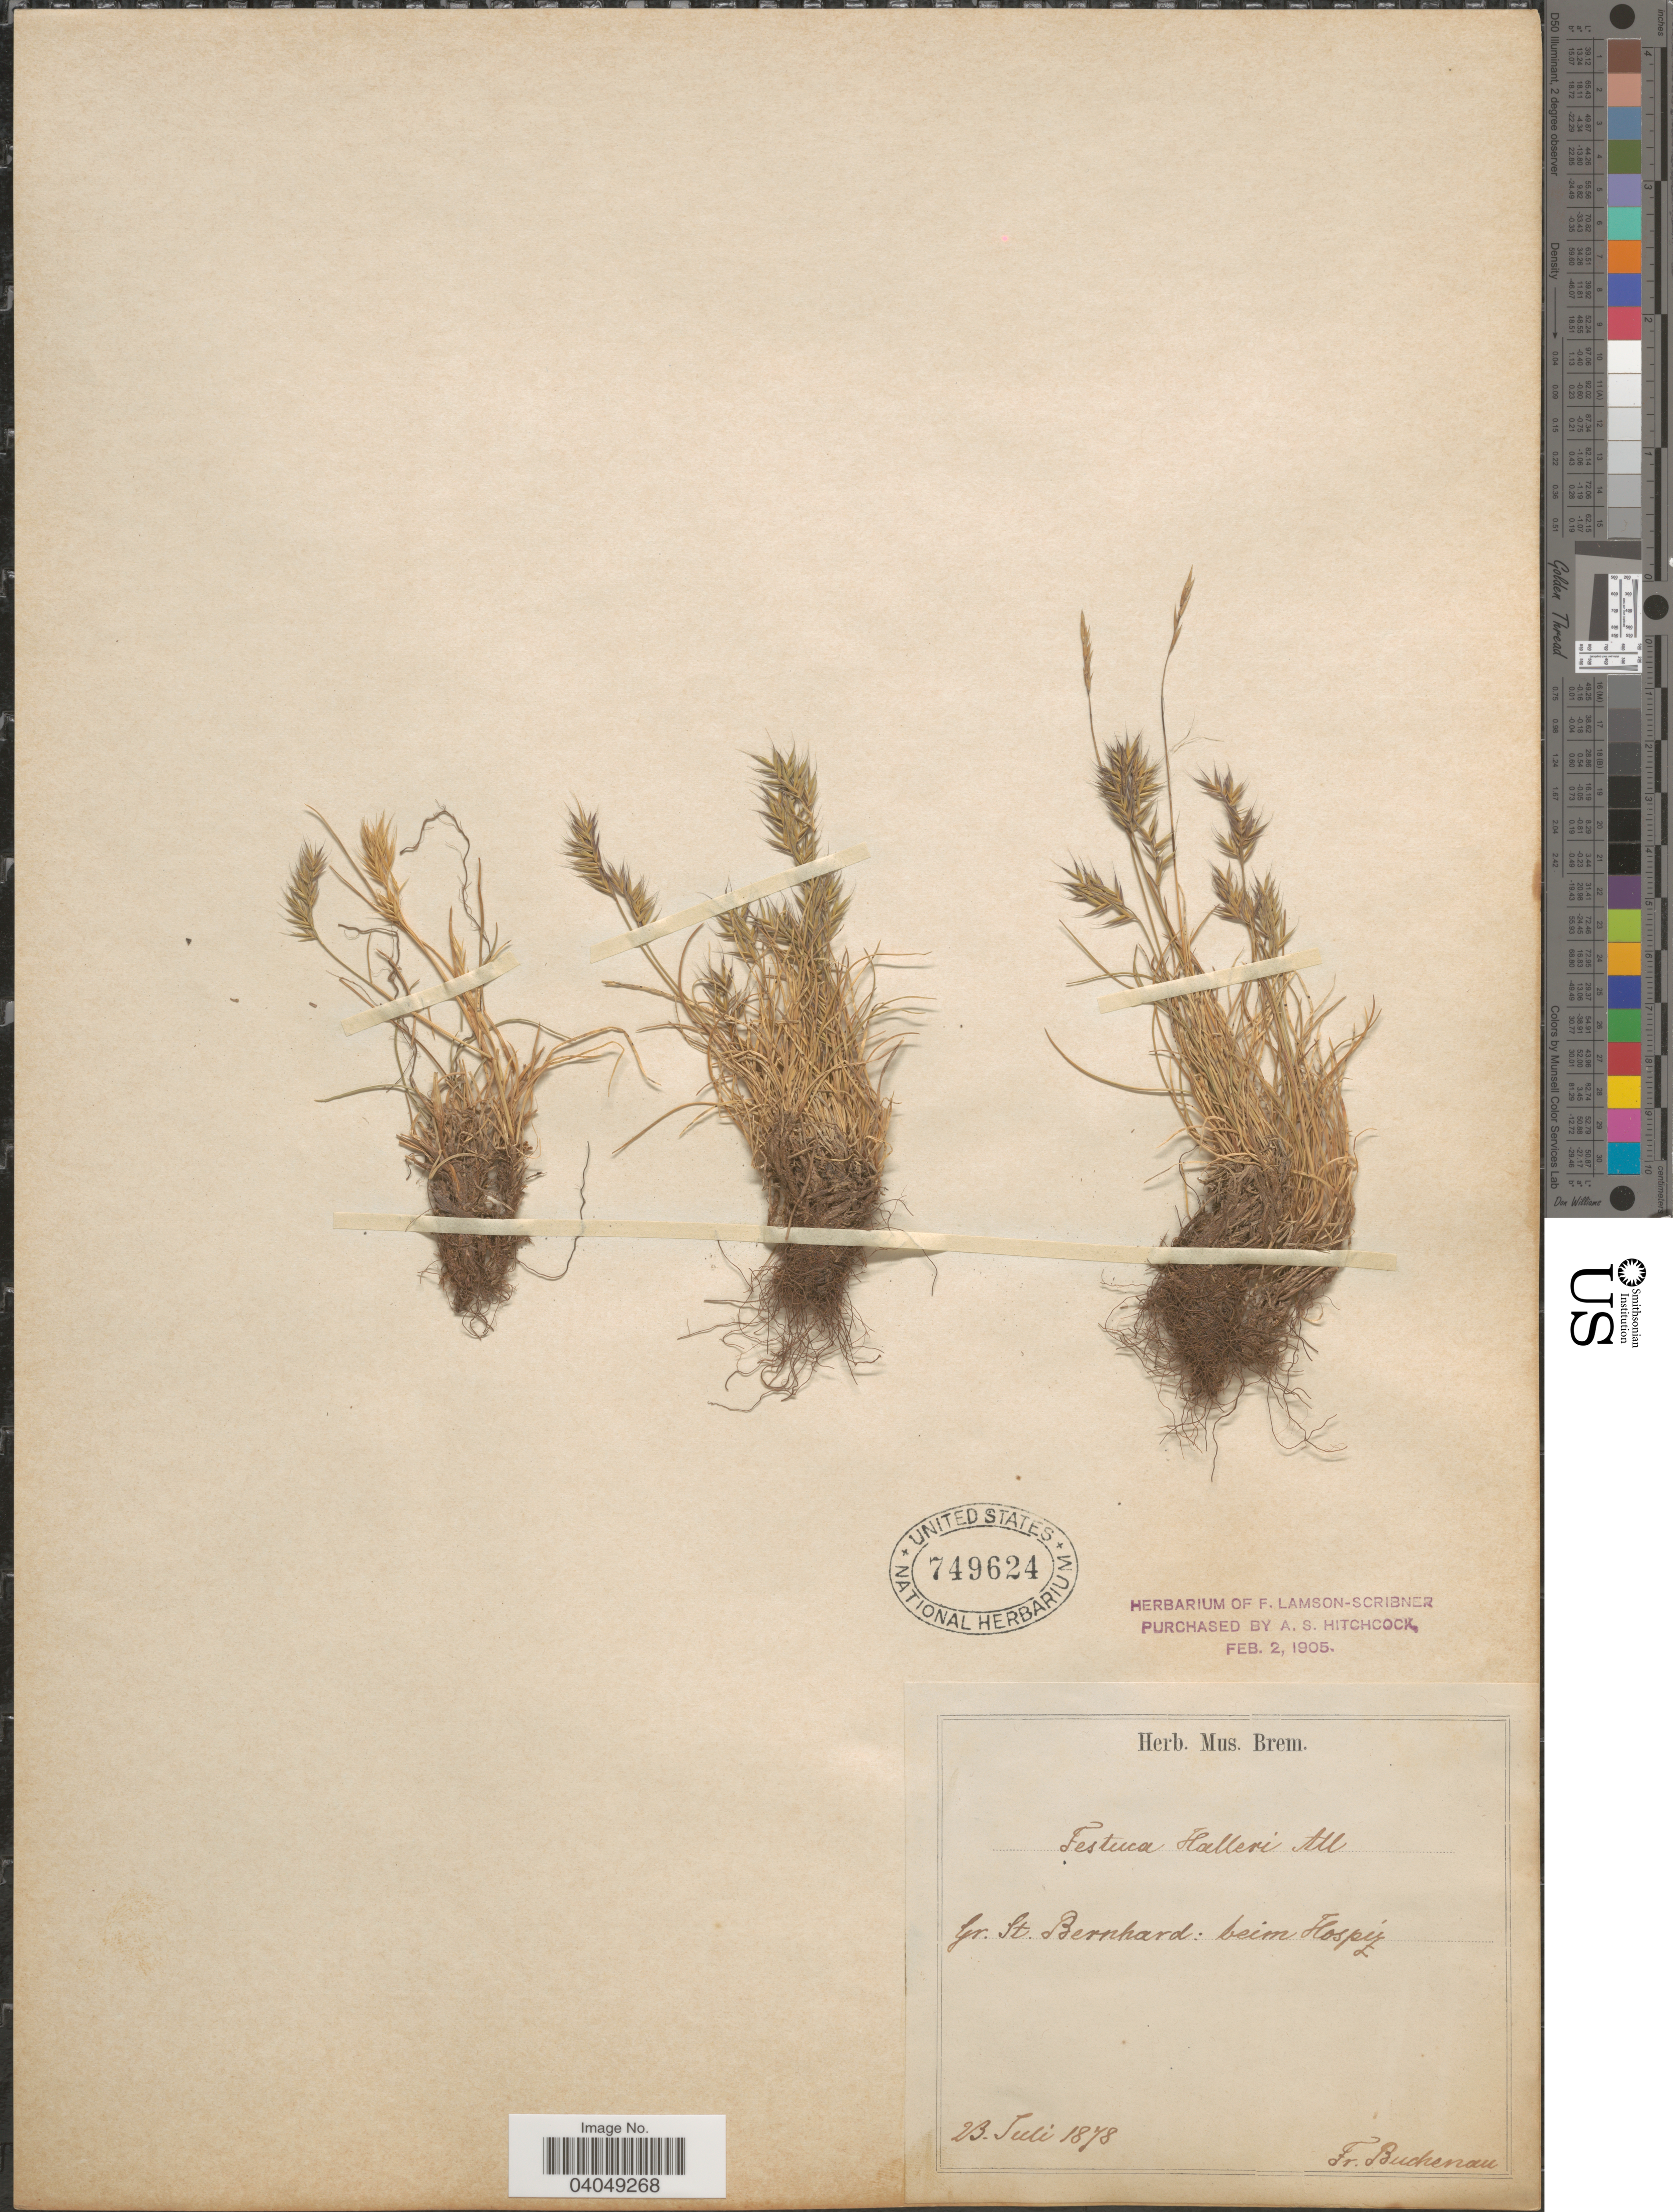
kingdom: Plantae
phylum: Tracheophyta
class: Liliopsida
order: Poales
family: Poaceae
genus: Festuca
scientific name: Festuca halleri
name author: All.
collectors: F. Buchenau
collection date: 1878-07-23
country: Switzerland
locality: Gr. St. Bernhard: beim Hospiz.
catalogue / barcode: US 749624